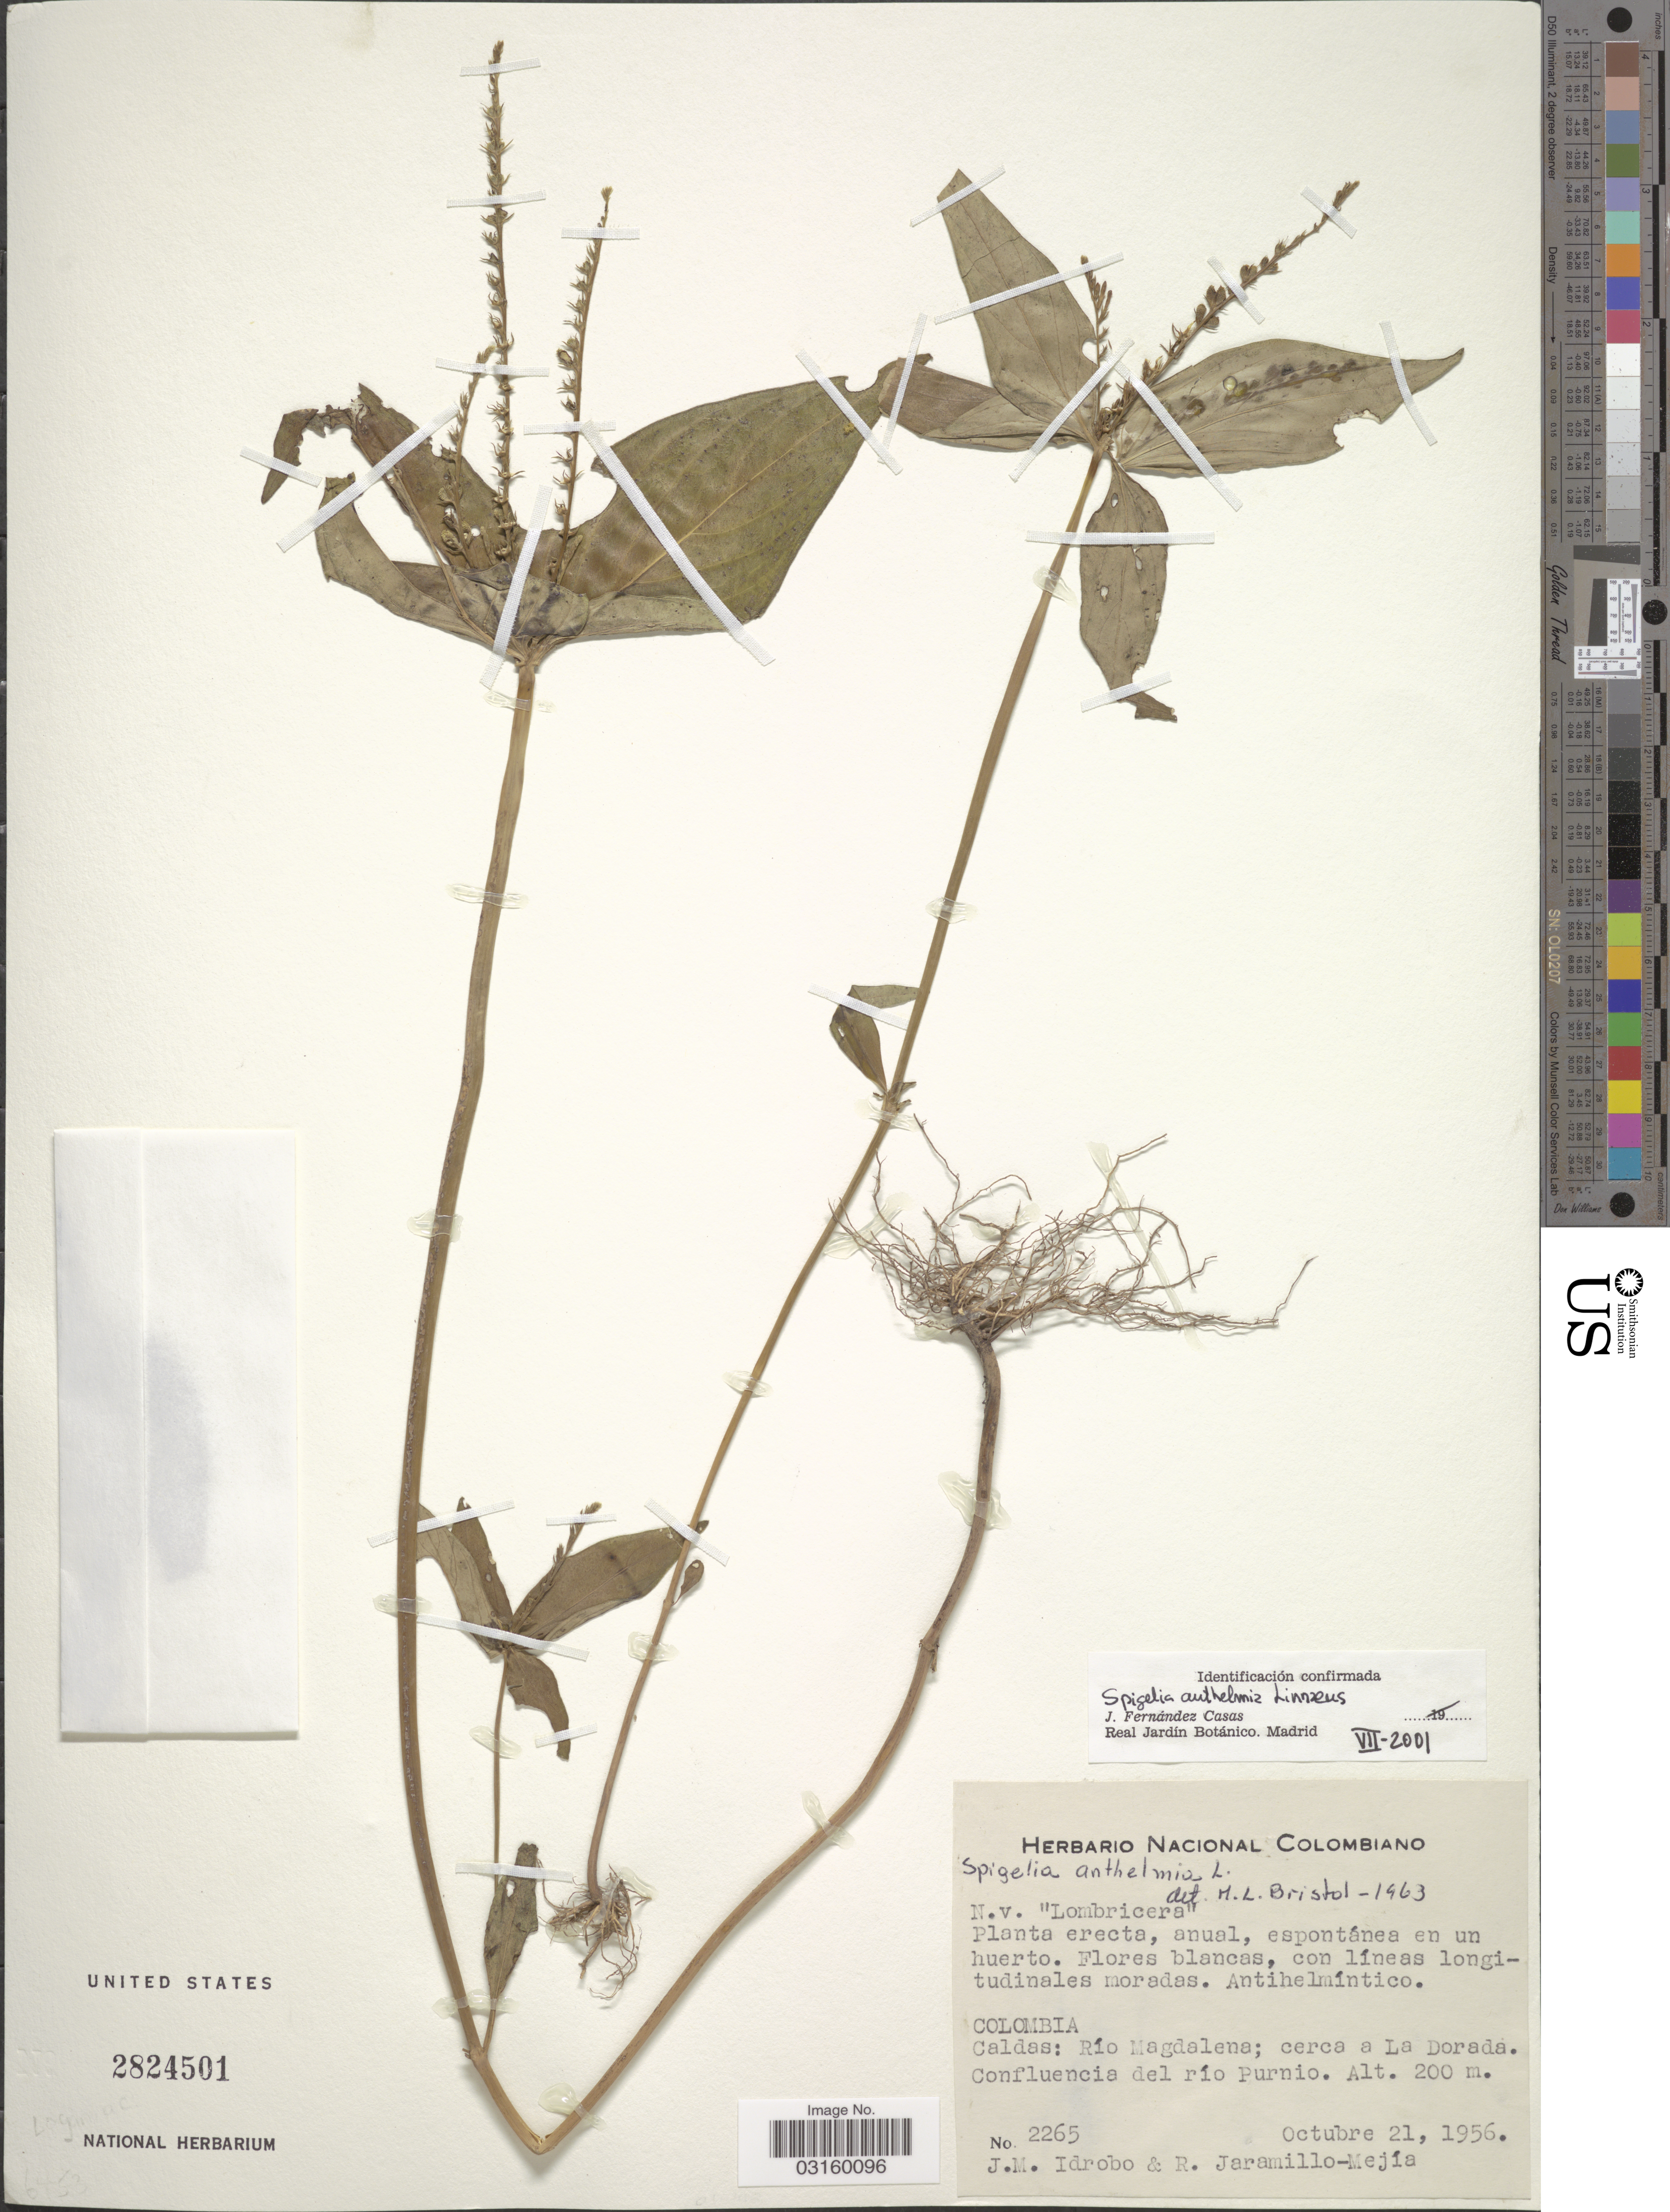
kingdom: Plantae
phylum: Tracheophyta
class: Magnoliopsida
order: Gentianales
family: Loganiaceae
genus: Spigelia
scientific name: Spigelia anthelmia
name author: L.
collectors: J. M. Idrobo & R. Jaramillo M.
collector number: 2265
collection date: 1956-10-21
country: Colombia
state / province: Caldas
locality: Río Magdalena; cerca a La Dorada. Confluencia del río Purnio.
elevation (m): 200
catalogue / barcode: US 2824501